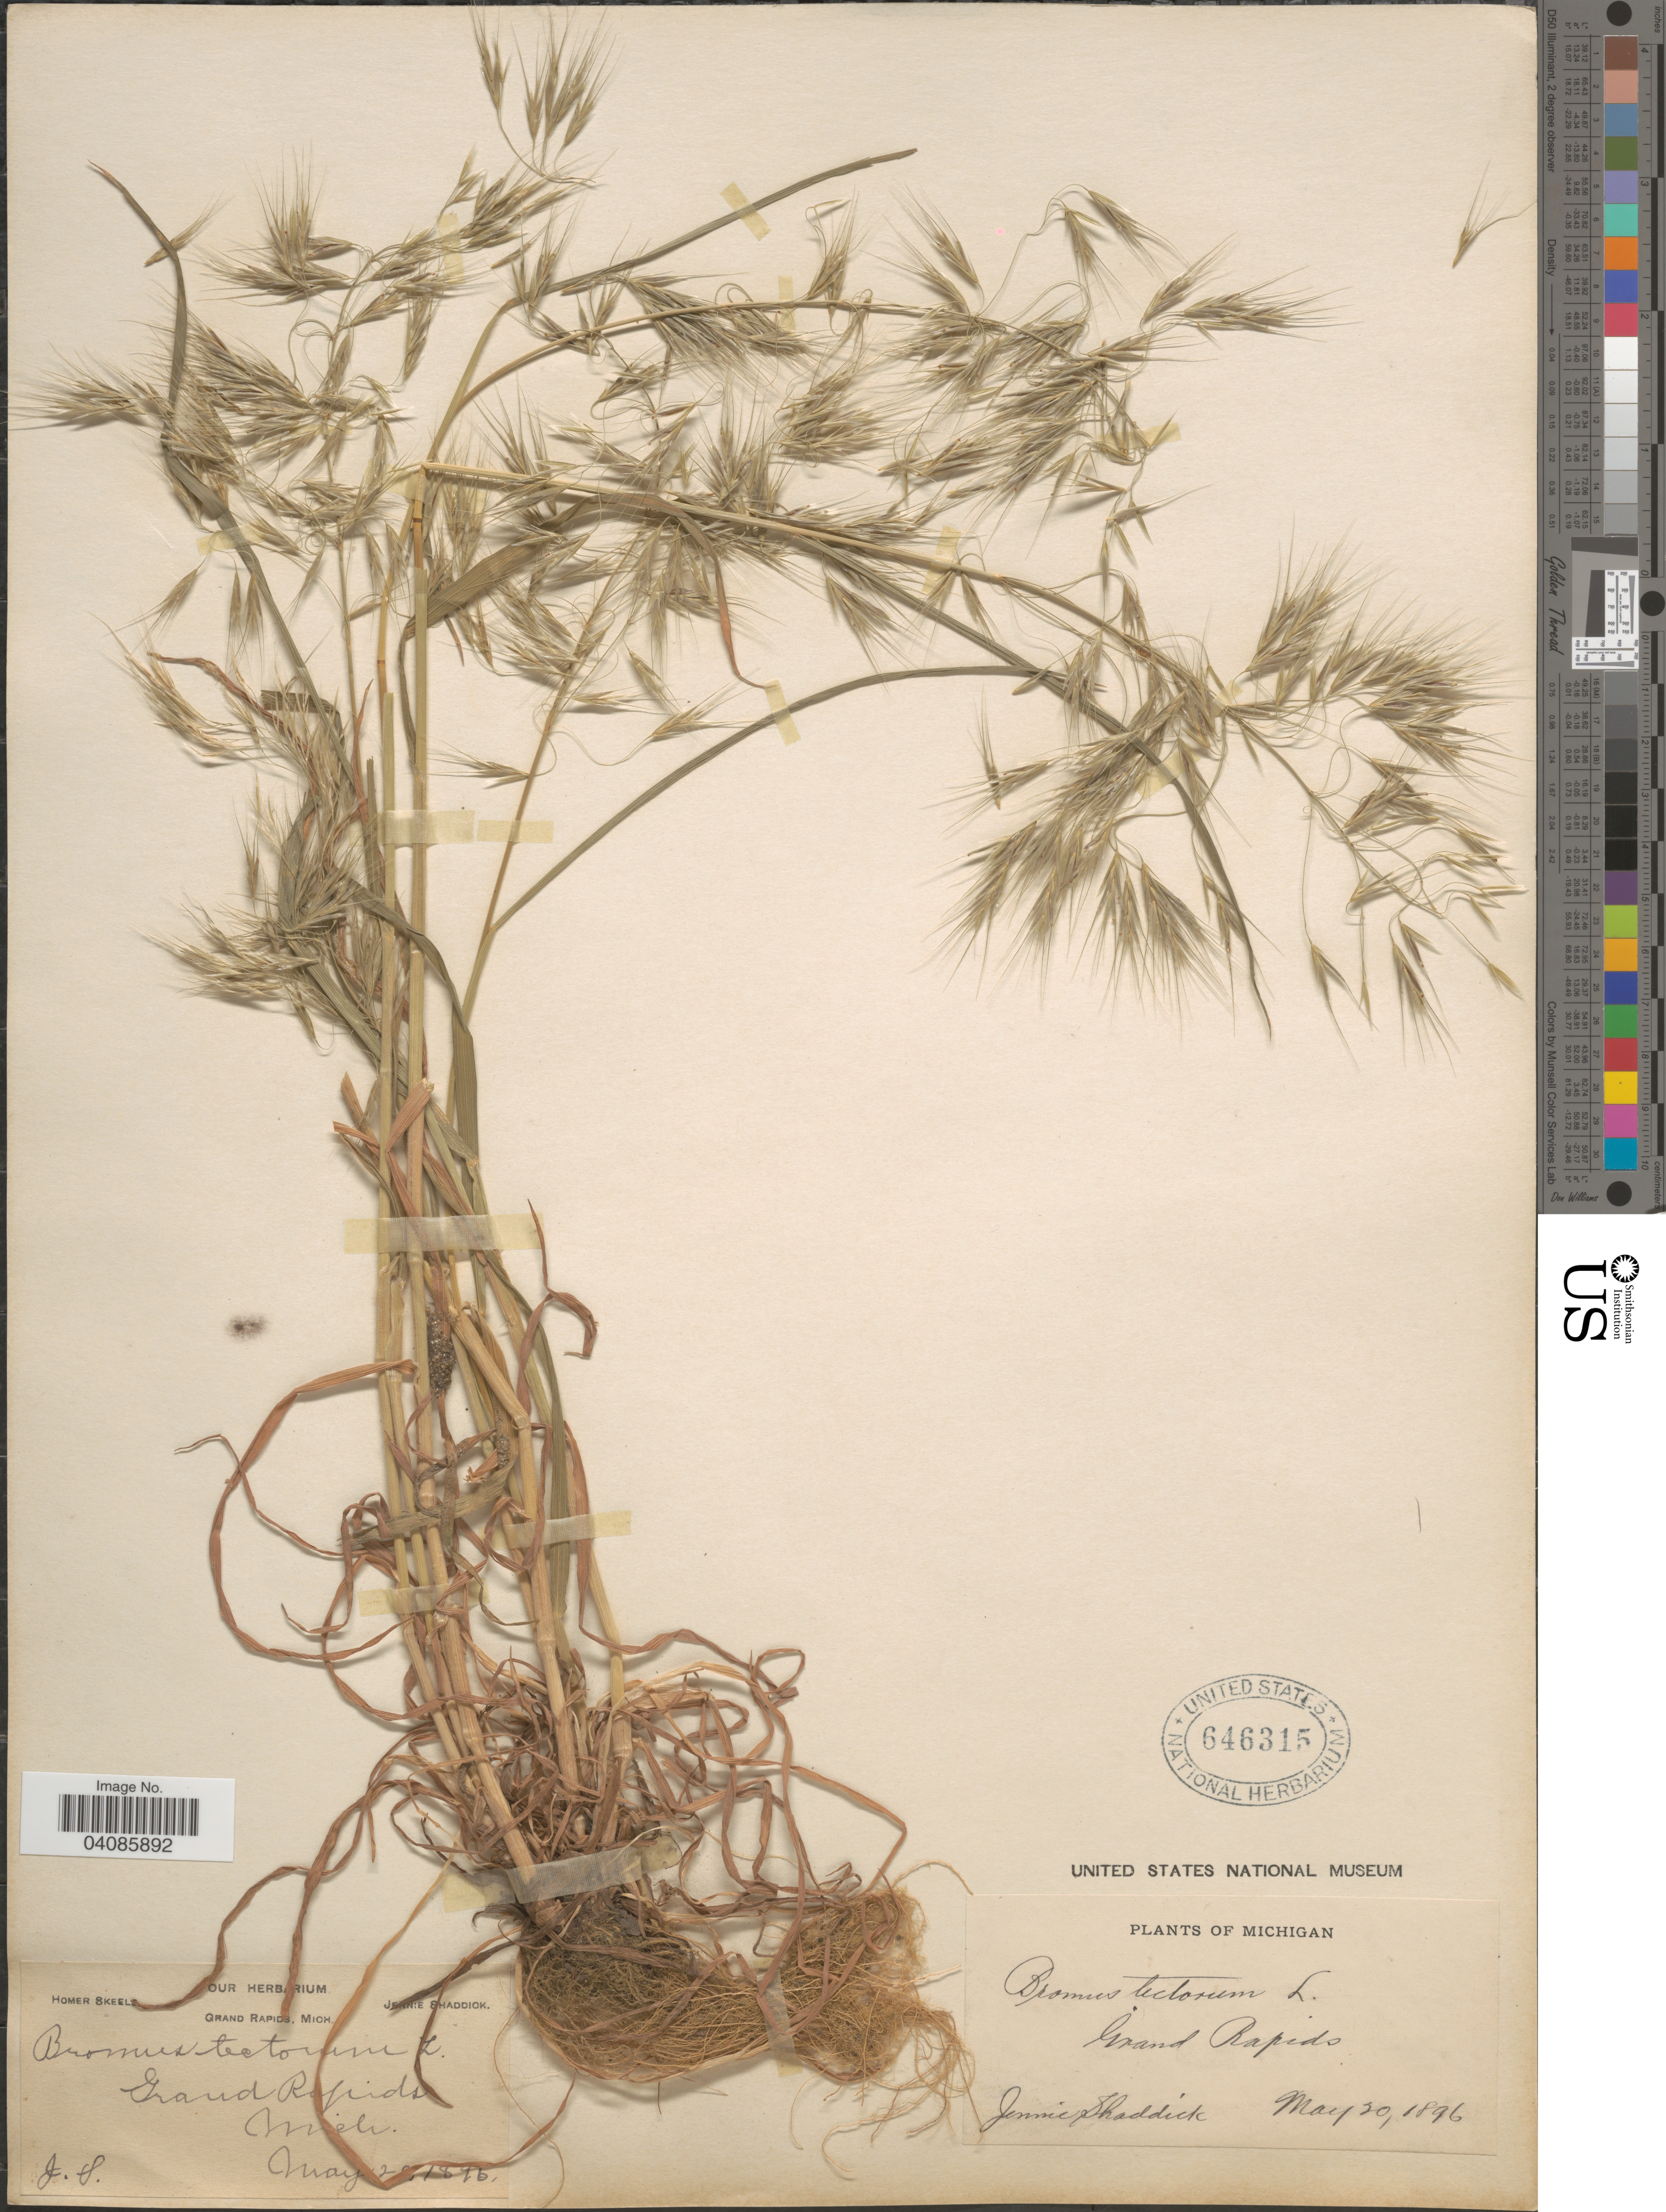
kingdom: Plantae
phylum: Tracheophyta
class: Liliopsida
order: Poales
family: Poaceae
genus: Bromus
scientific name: Bromus tectorum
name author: L.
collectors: J. Shaddick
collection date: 1896-05-20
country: United States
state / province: Michigan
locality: Grand Rapids.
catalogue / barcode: US 646315